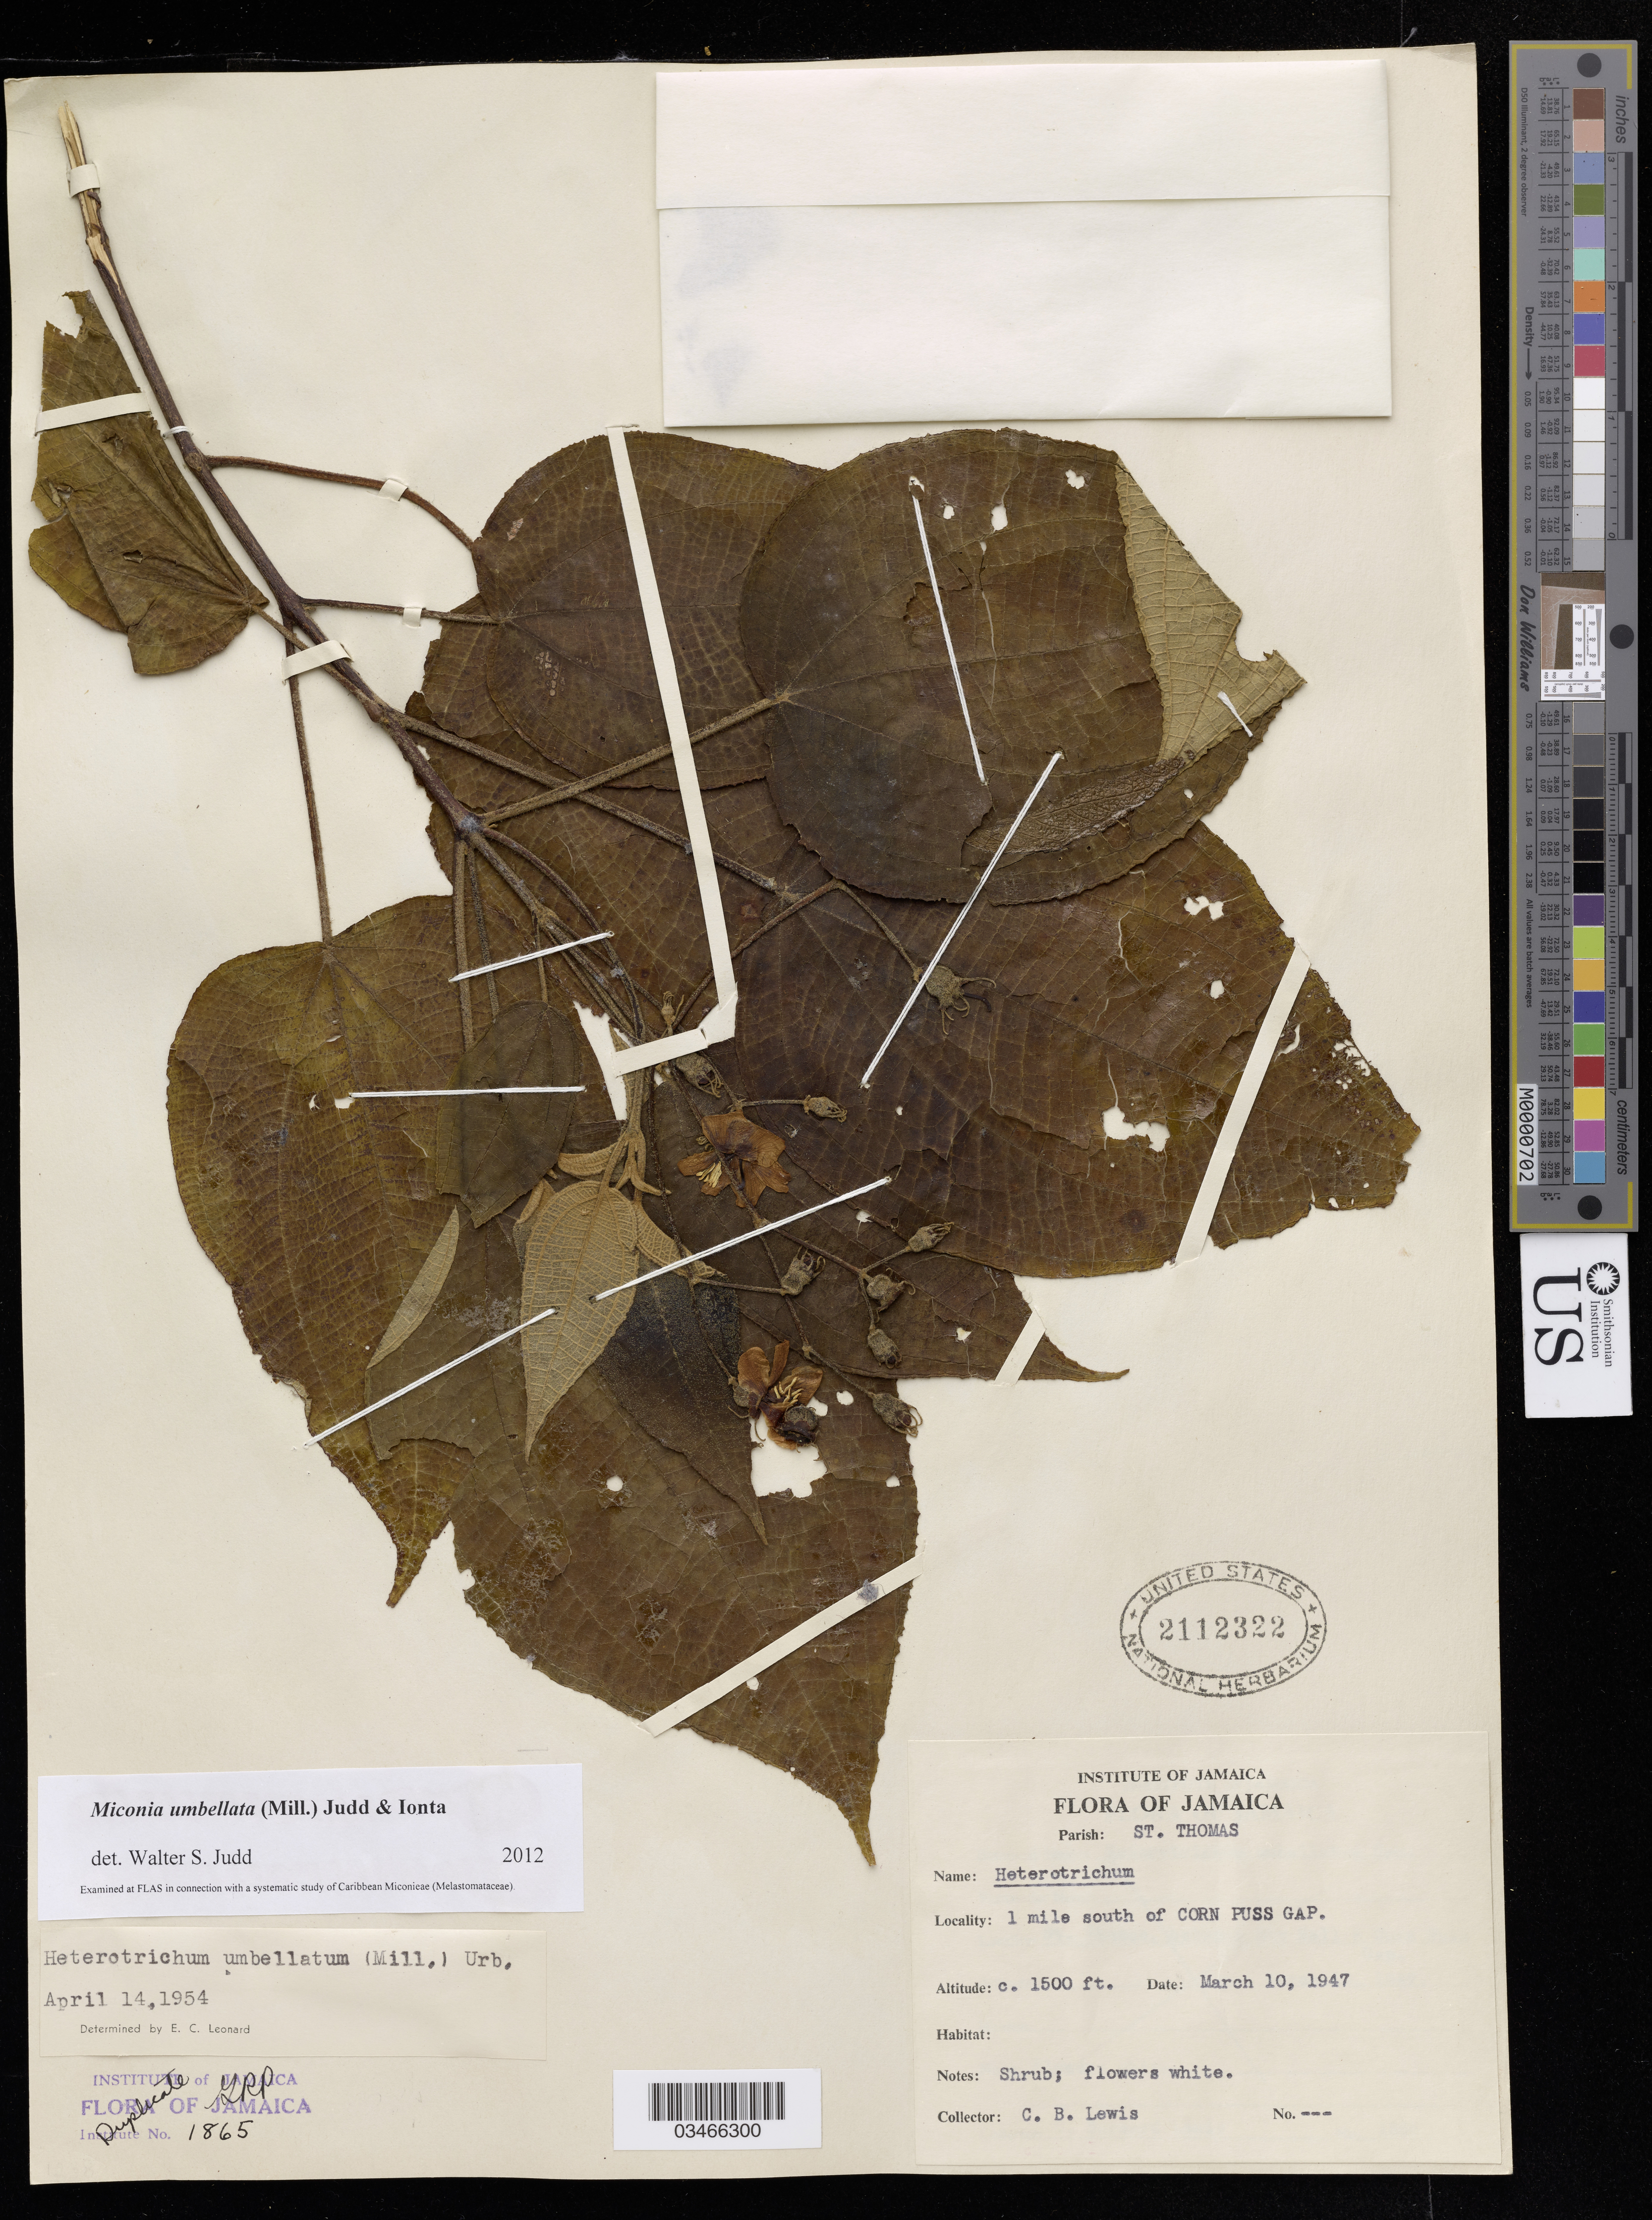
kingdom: Plantae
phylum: Tracheophyta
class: Magnoliopsida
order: Myrtales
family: Melastomataceae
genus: Miconia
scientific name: Miconia umbellata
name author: (Mill.) Judd & Ionta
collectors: C. B. Lewis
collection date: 1947-03-10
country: Jamaica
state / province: Saint Thomas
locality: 1 mile south of Corn Puss Gap.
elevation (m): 457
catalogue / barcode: US 2112322